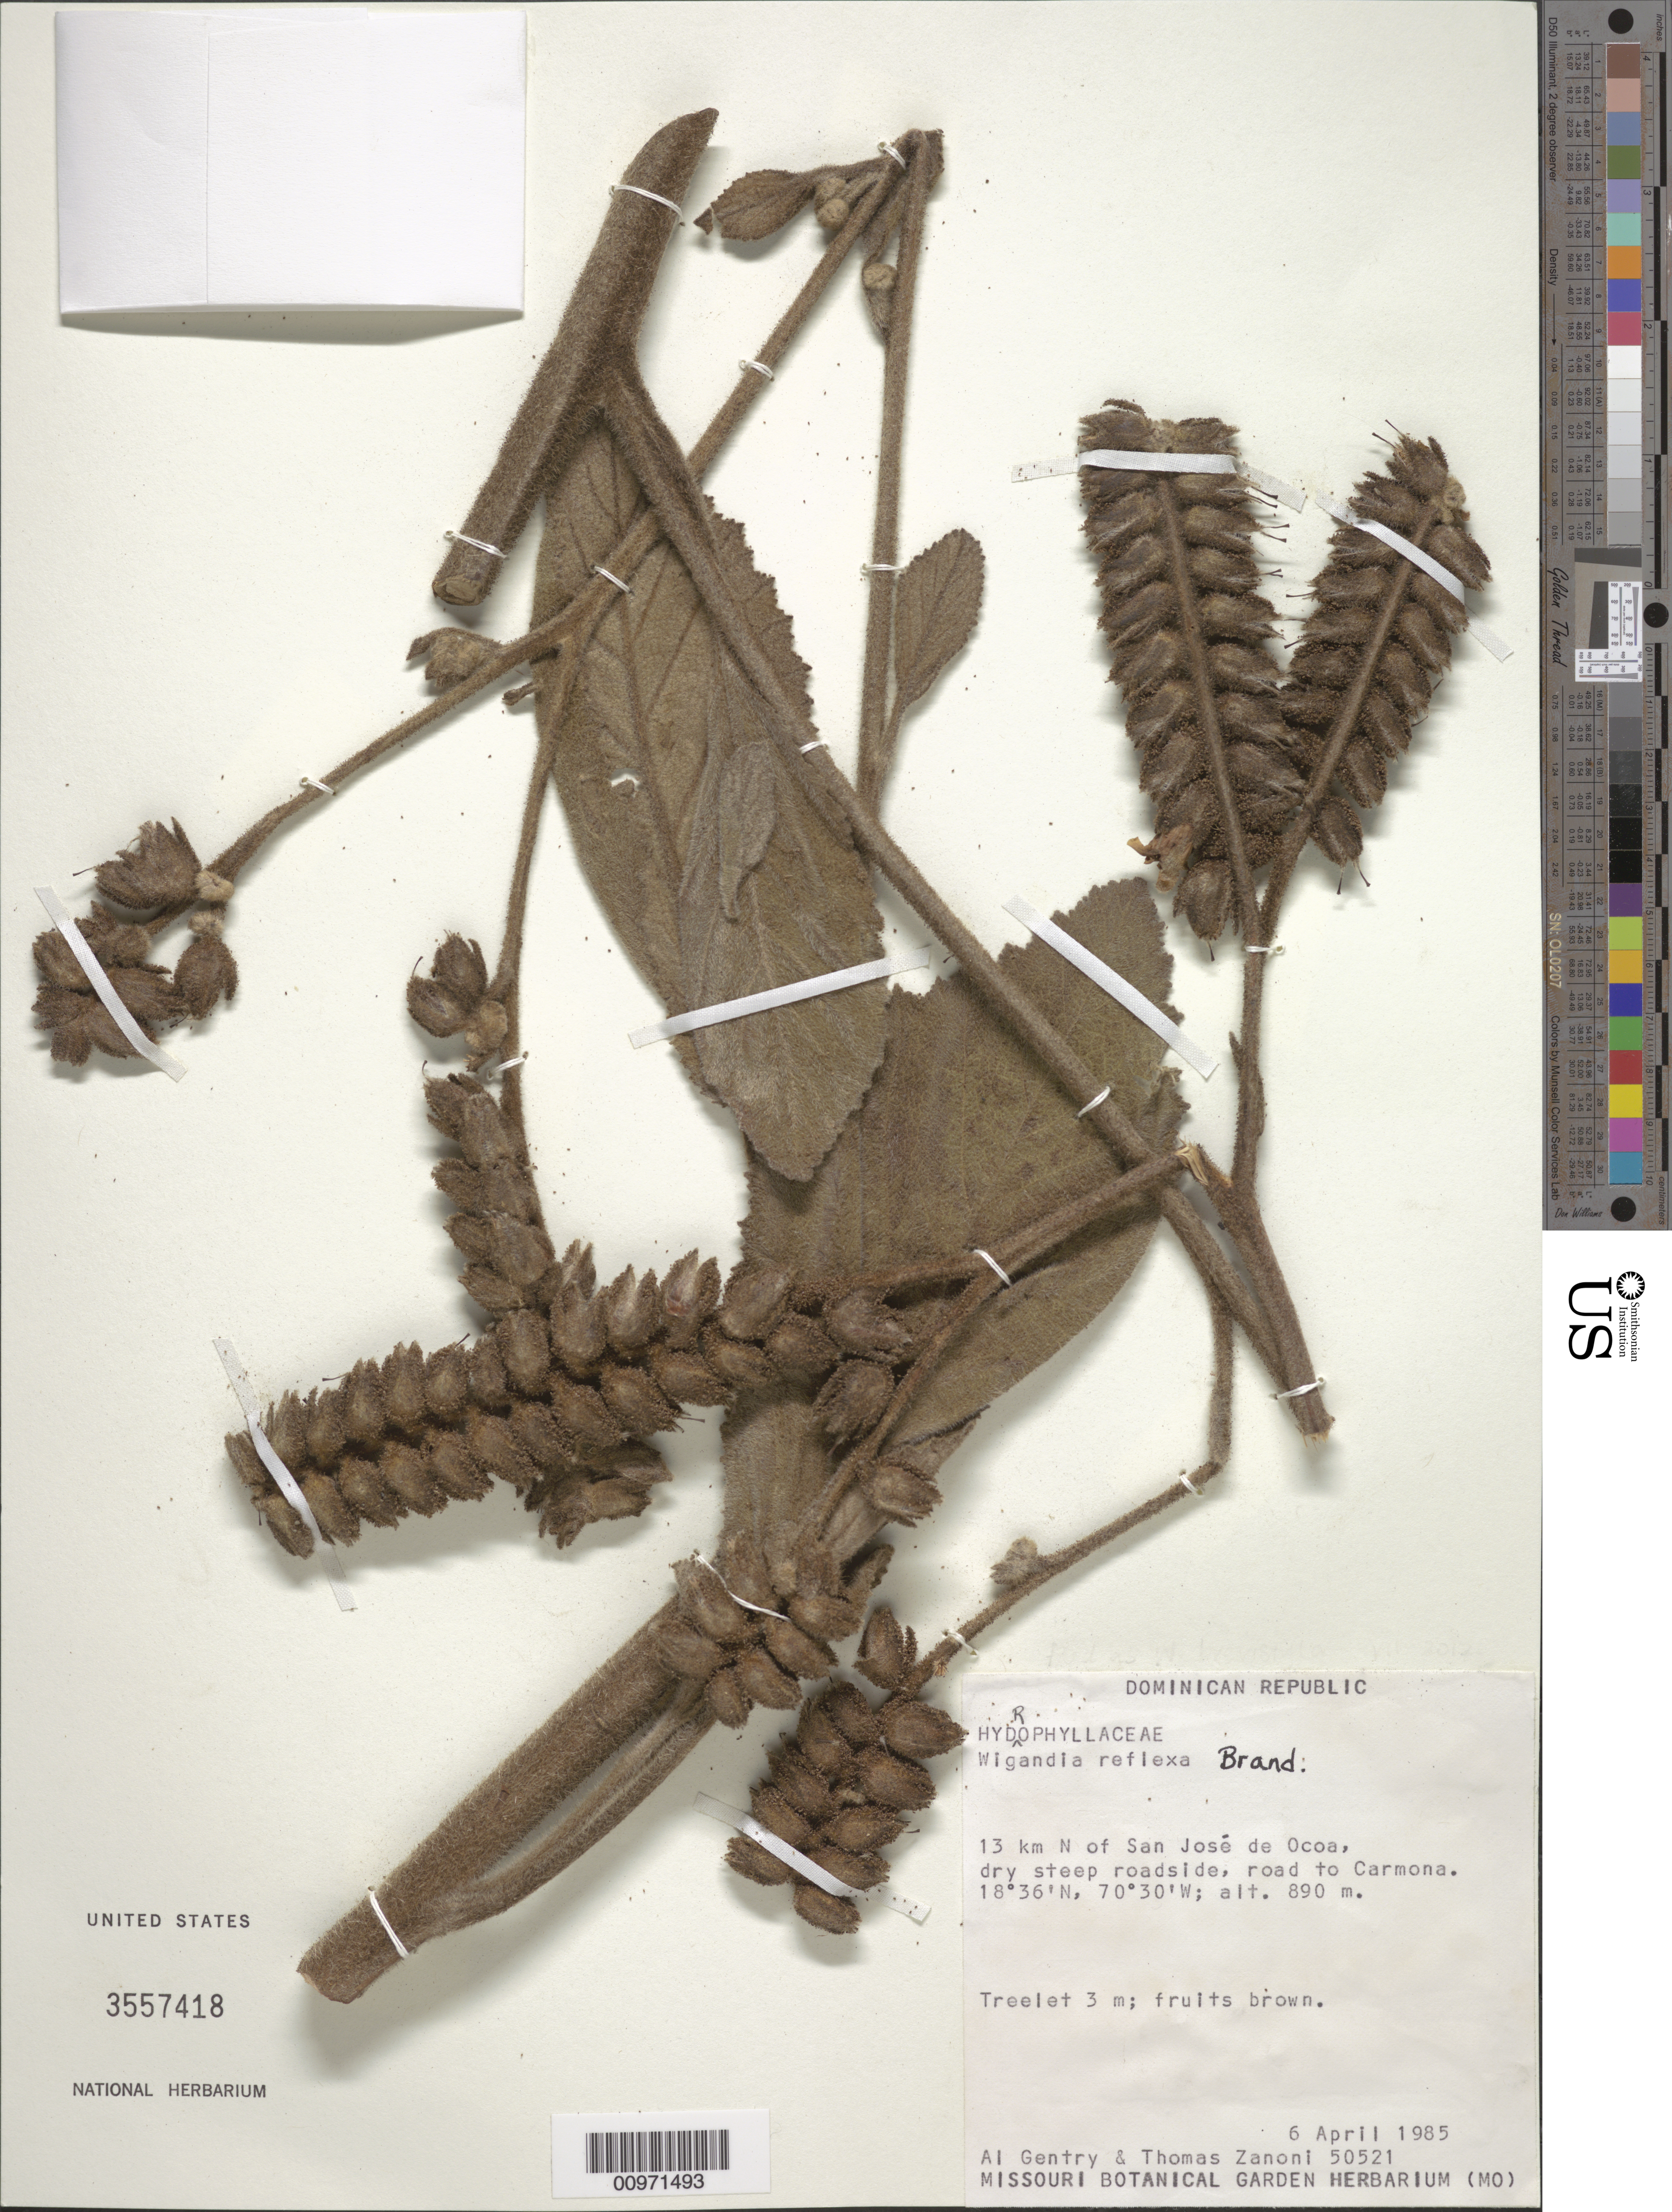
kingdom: Plantae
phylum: Tracheophyta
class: Magnoliopsida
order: Boraginales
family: Namaceae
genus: Wigandia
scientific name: Wigandia reflexa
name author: Brand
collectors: A. H. Gentry & T. A. Zanoni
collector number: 50521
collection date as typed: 06 Apr 1985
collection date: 1985-04-06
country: Dominican Republic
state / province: Peravia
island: Hispaniola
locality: San José de Ocoa, 13 km N, road to Carmona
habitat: Dry, steep roadside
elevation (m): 890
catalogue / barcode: US 3557418